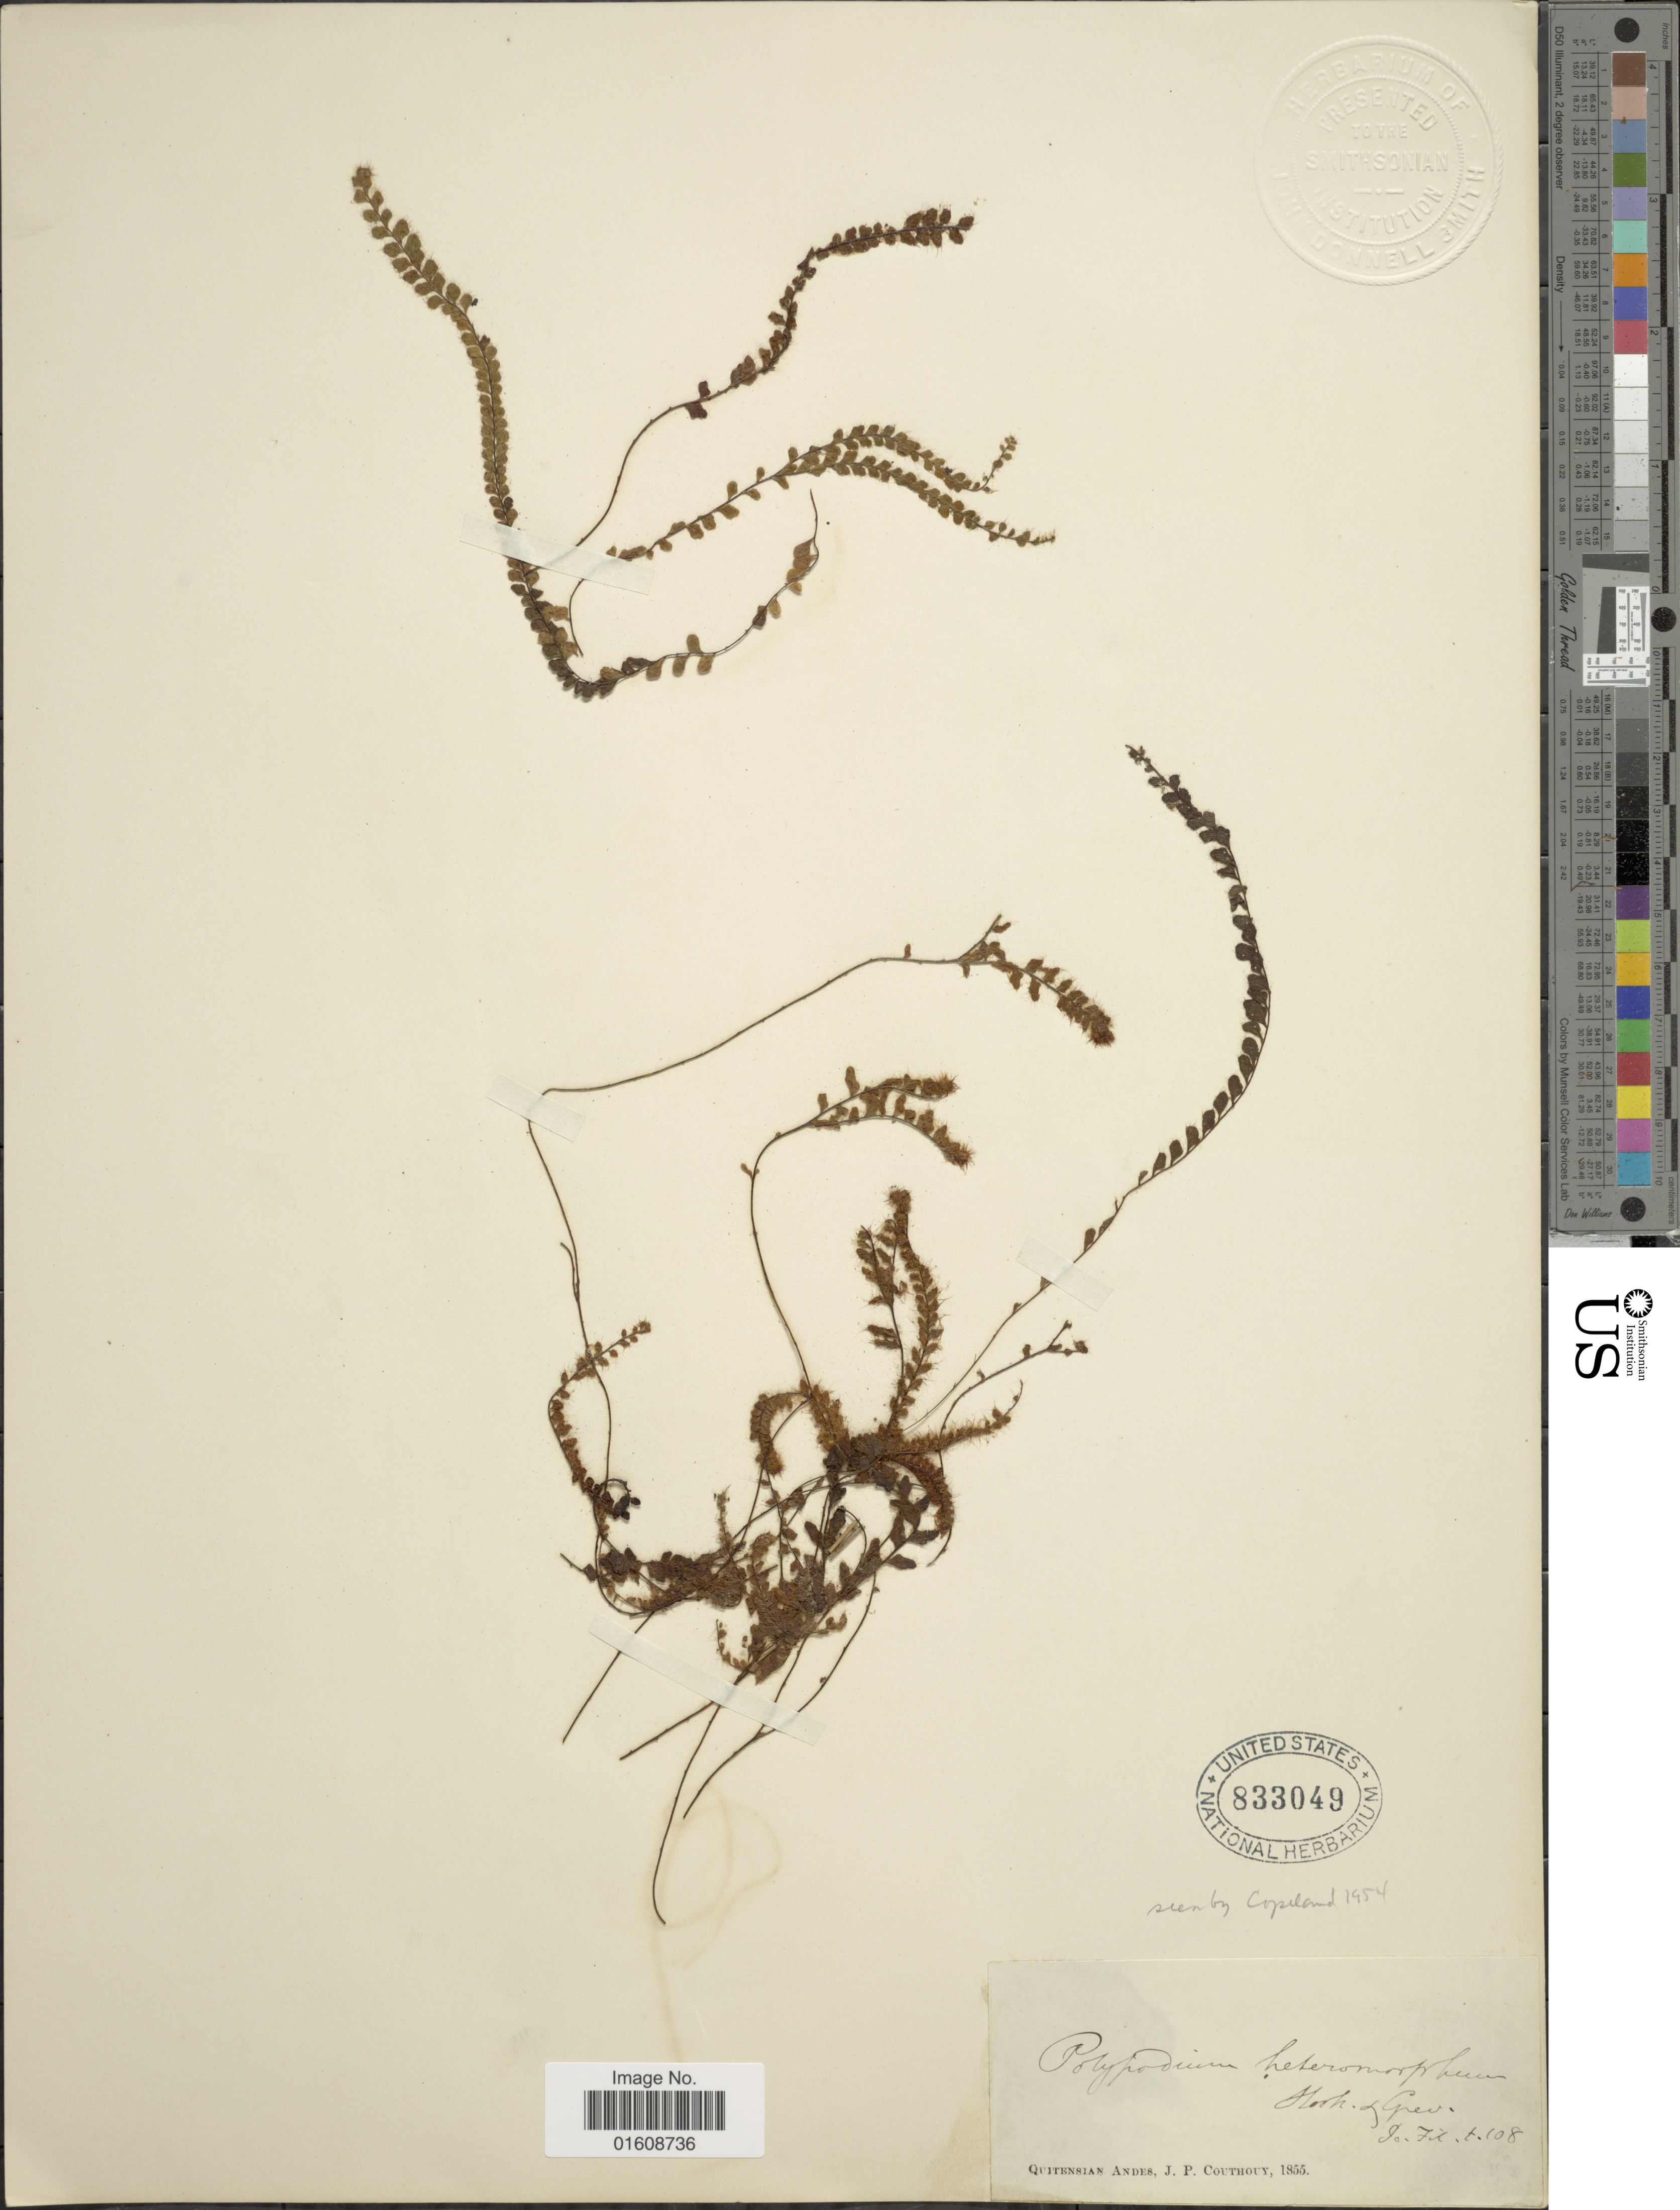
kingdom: Plantae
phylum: Tracheophyta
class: Polypodiopsida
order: Polypodiales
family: Polypodiaceae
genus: Alansmia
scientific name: Alansmia heteromorpha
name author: (Hook. & Grev.) Moguel & M. Kessler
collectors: J. Couthouy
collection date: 1855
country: Ecuador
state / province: Pichincha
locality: Quitensian Andes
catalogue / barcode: US 833049